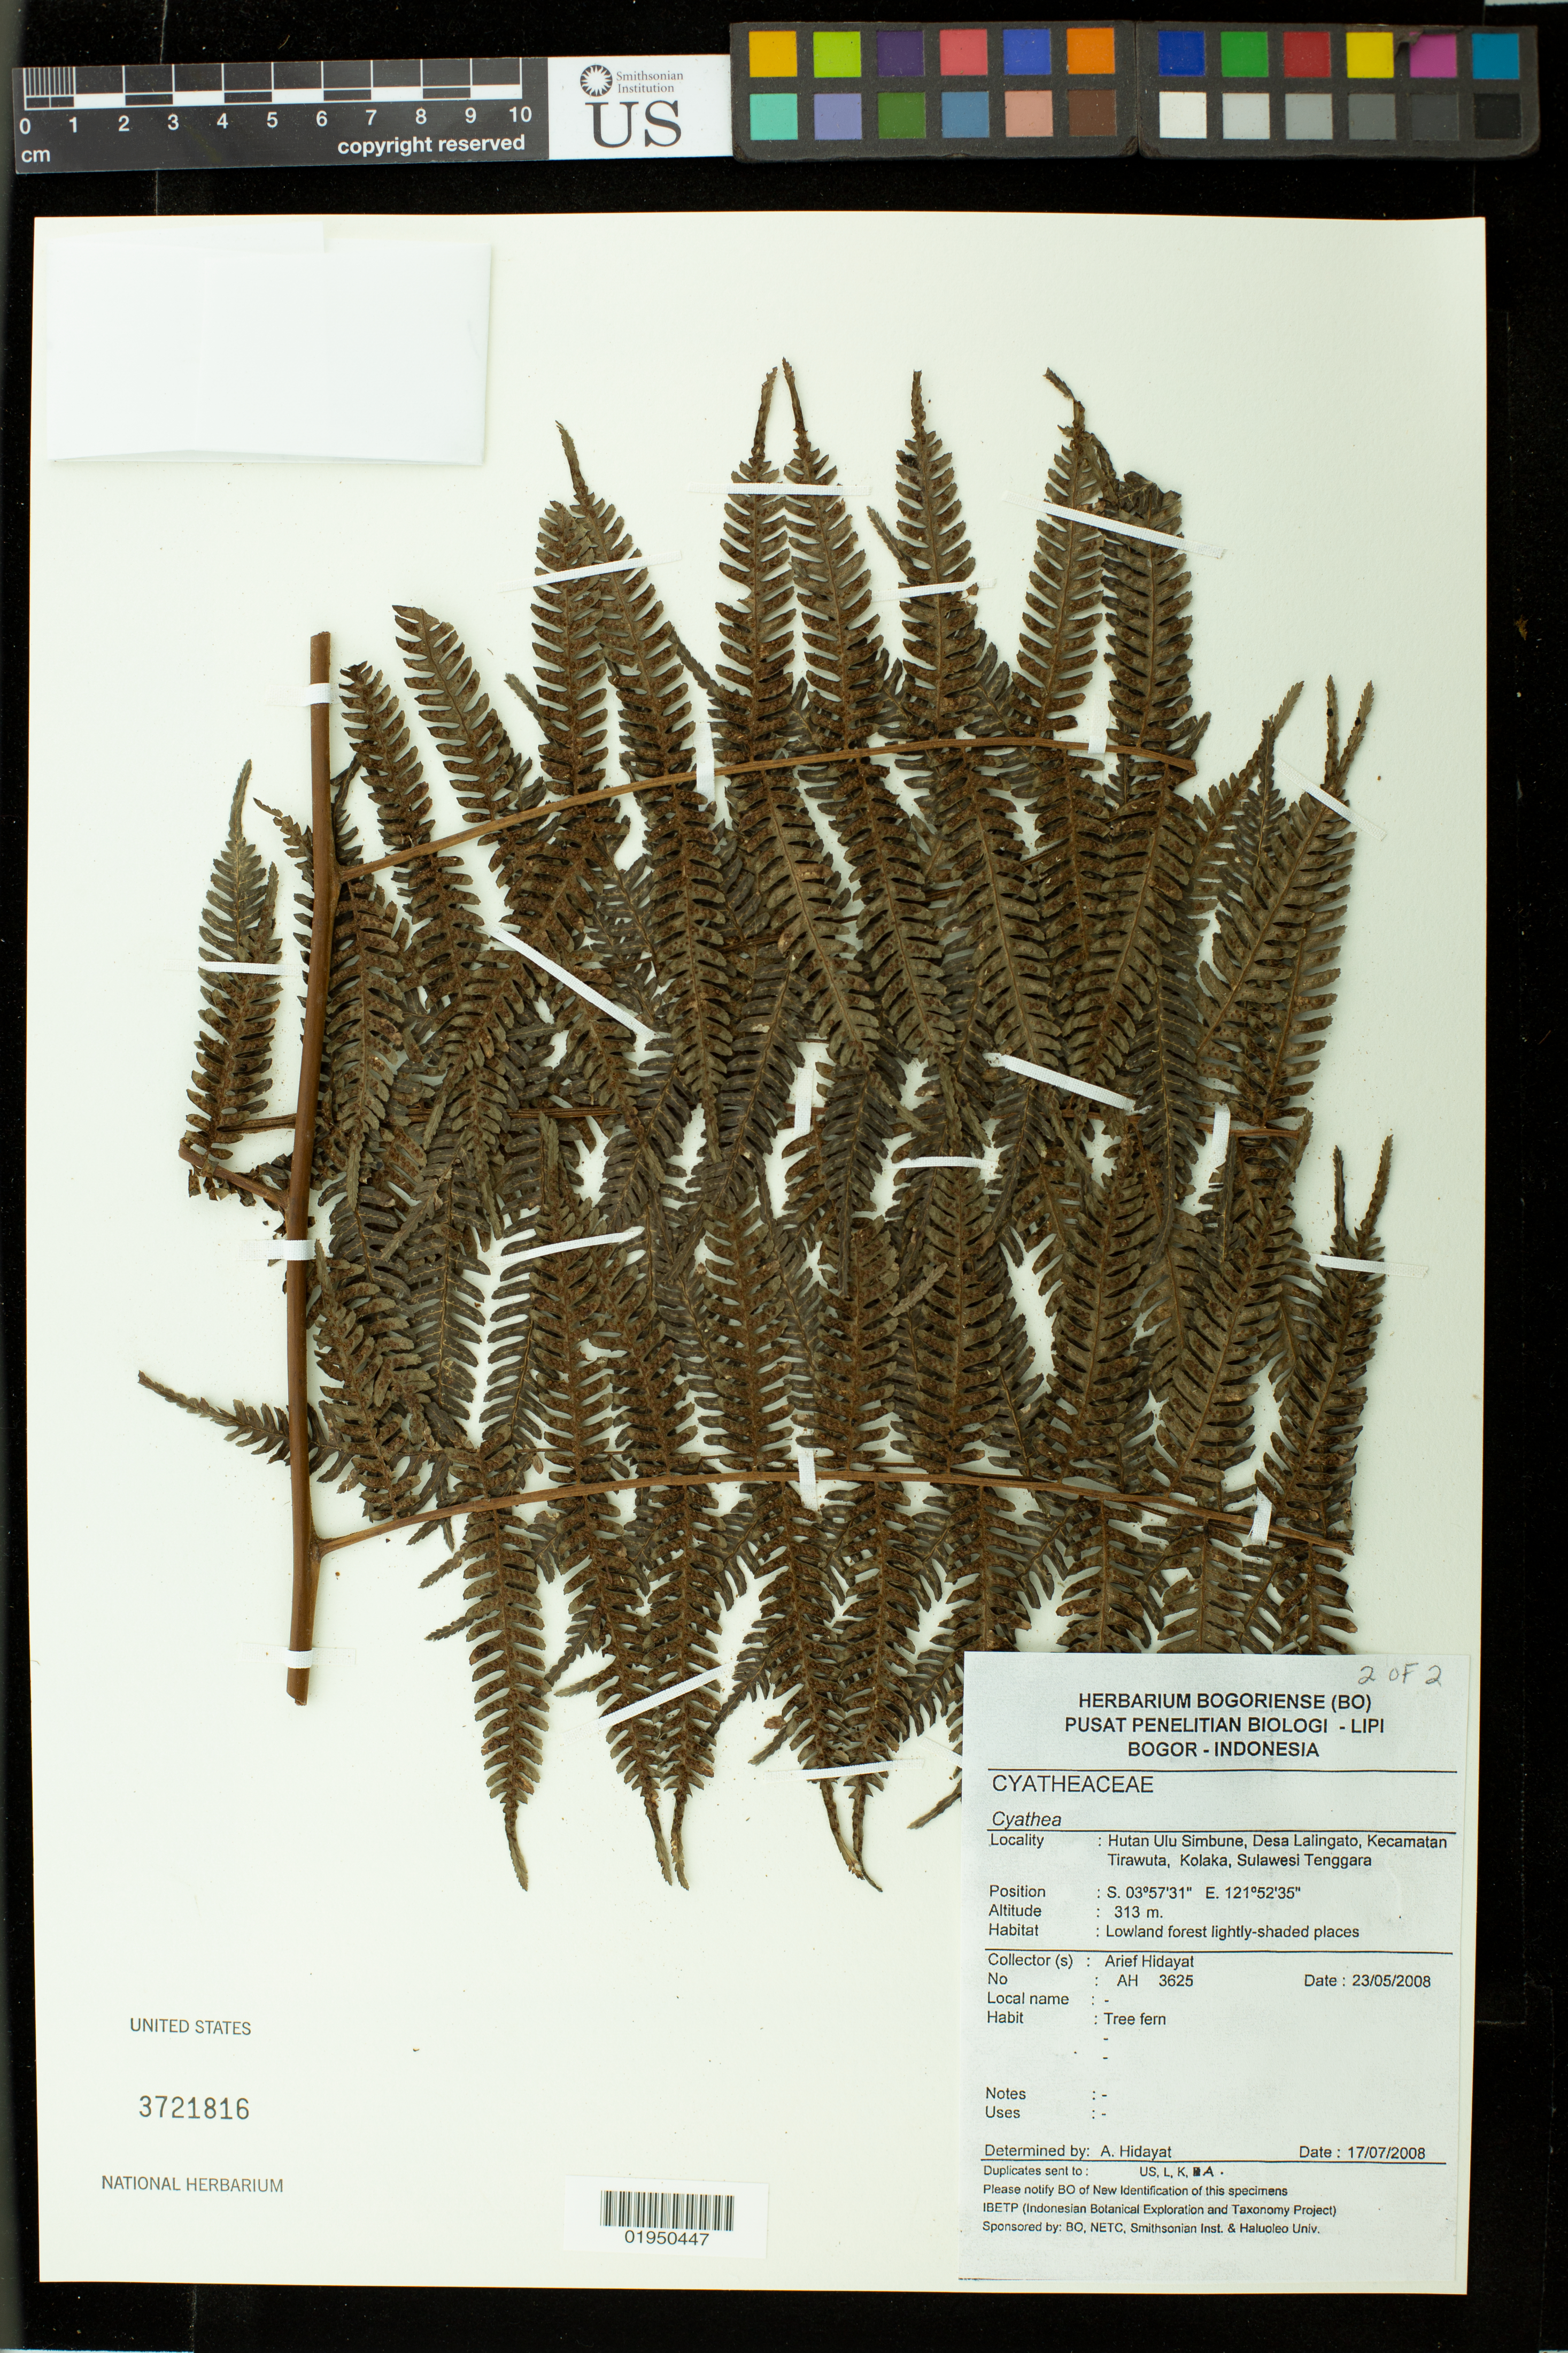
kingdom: Plantae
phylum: Tracheophyta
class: Polypodiopsida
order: Cyatheales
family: Cyatheaceae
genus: Cyathea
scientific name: Cyathea sp.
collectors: A. Hidayat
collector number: AH 3625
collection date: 2008-05-18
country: Indonesia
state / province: Sulawesi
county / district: Sulawesi Tenggara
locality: Hutan Ulu Simbune, Desa Lalingato, Kecamatan Uluiwoi, Kolaka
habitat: Lowland forest lightly-shaded places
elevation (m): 313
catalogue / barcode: US 3721816